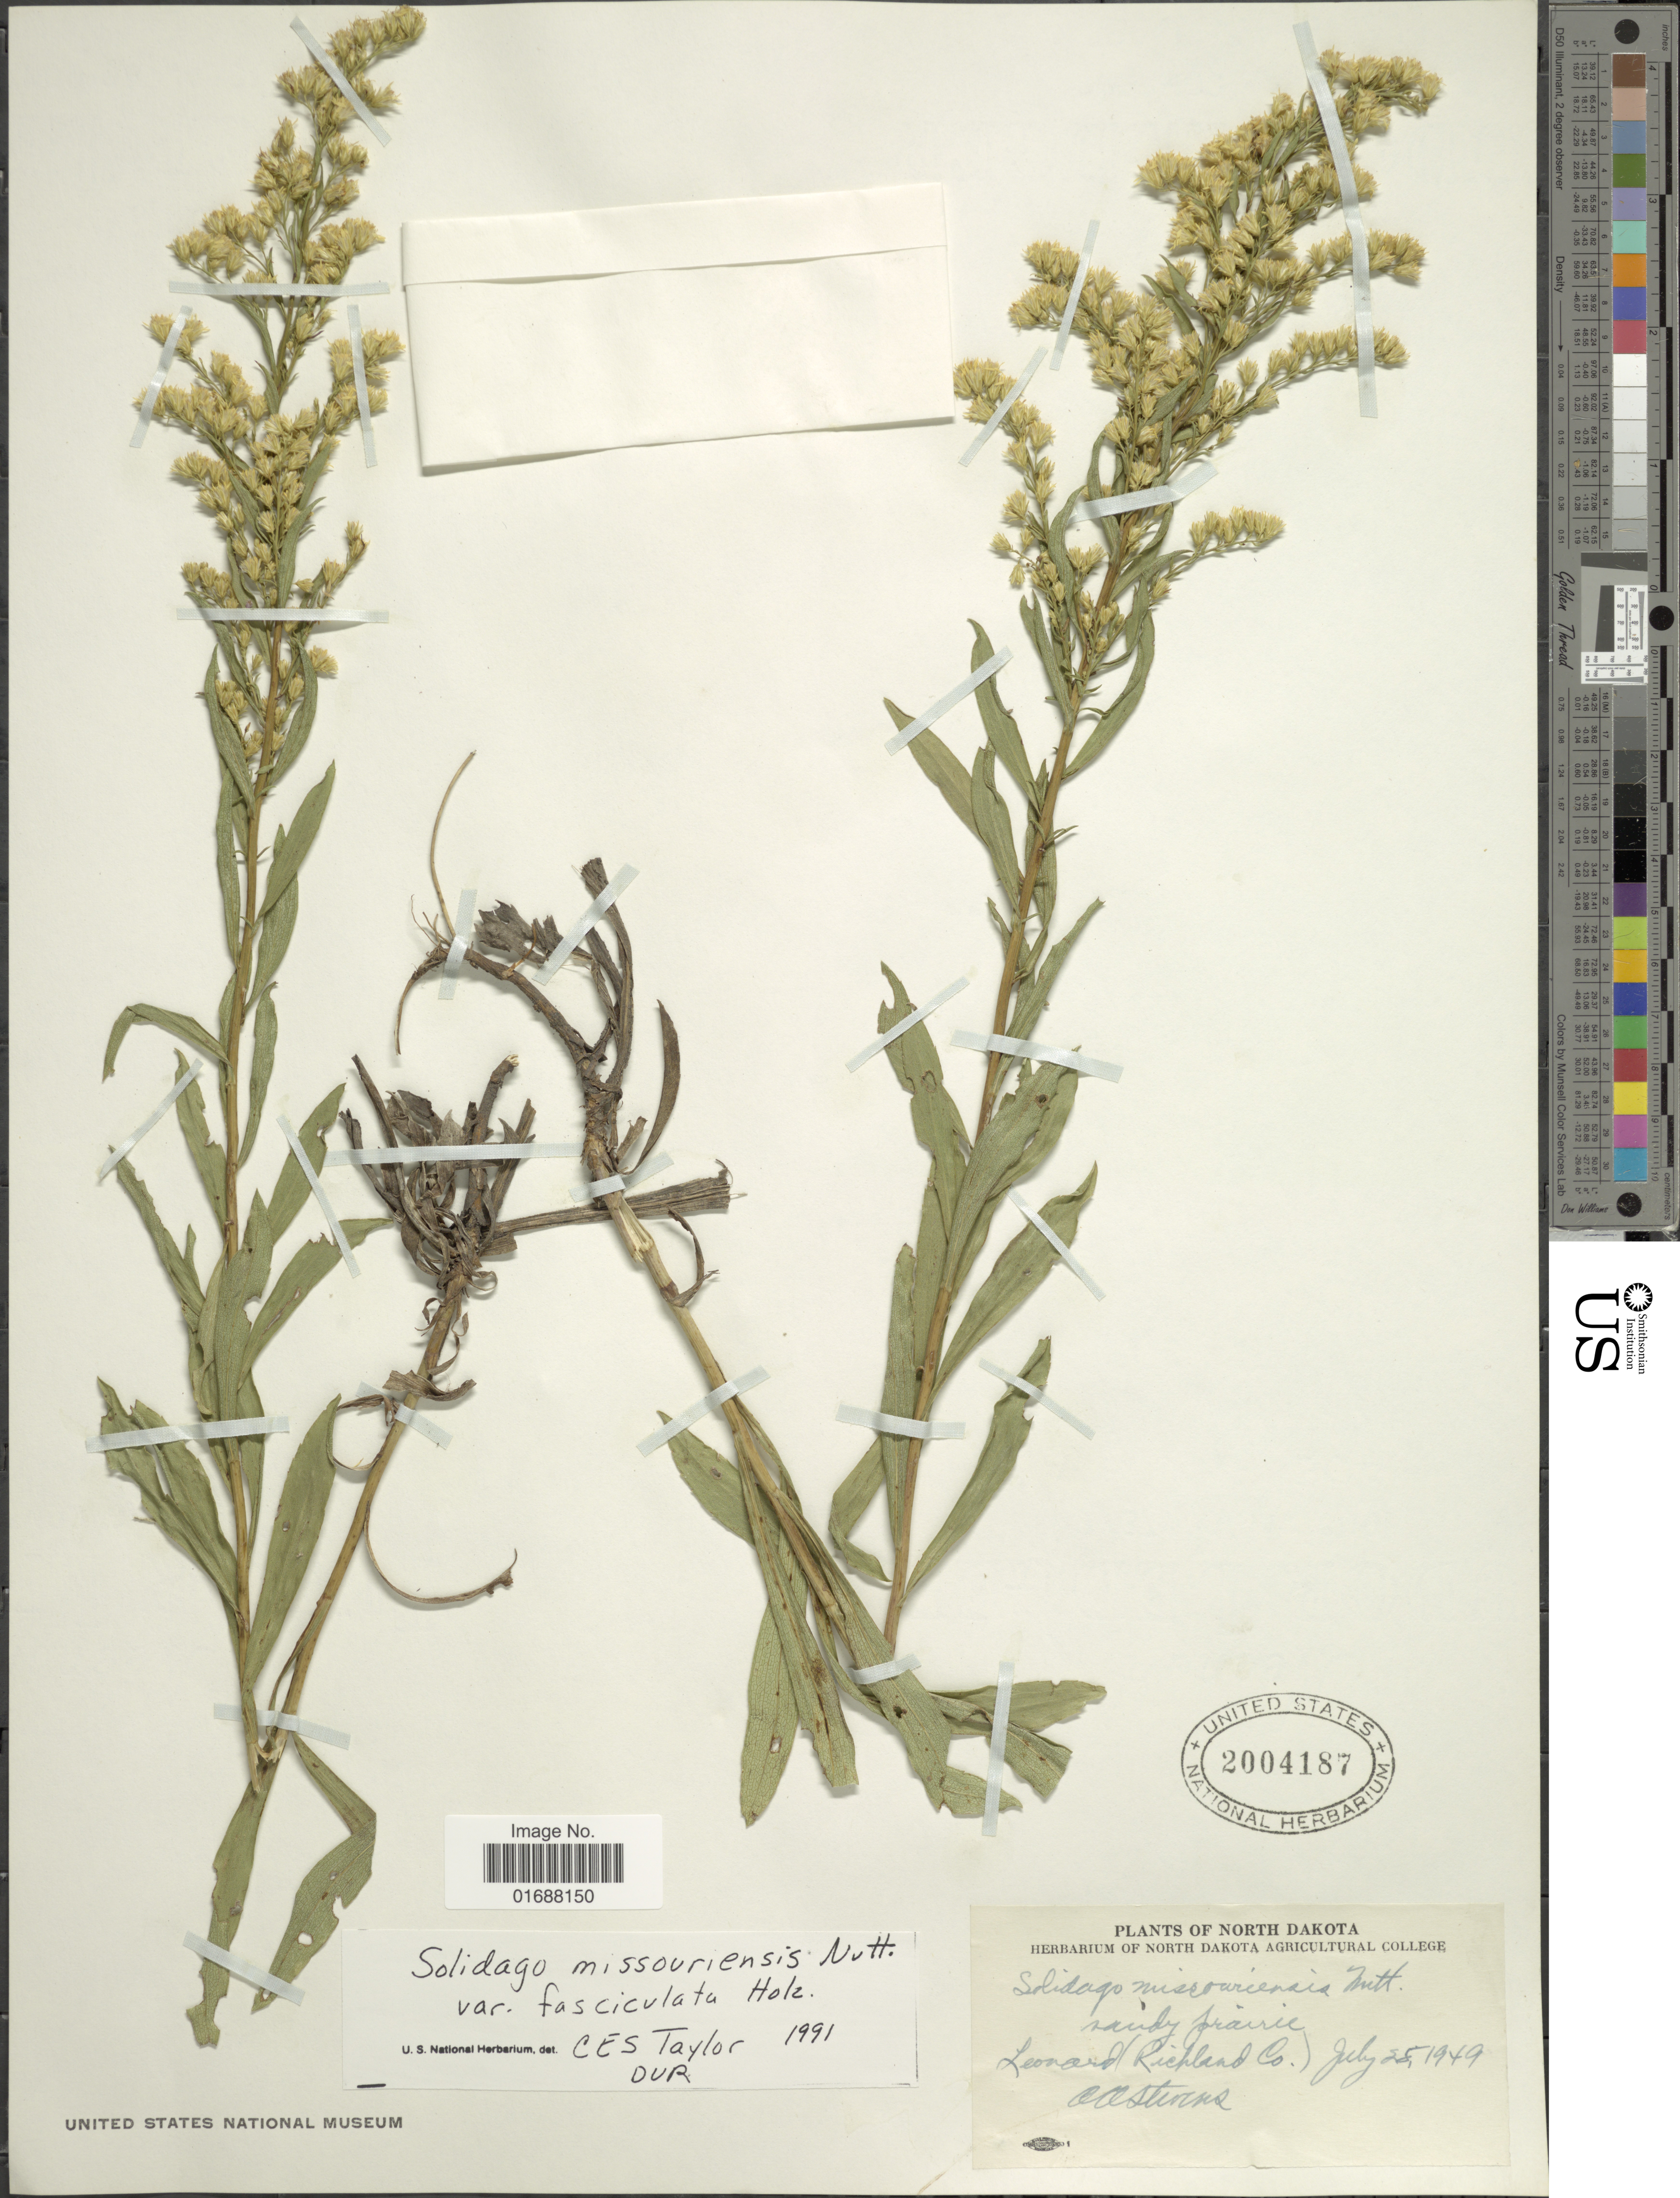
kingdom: Plantae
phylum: Tracheophyta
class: Magnoliopsida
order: Asterales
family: Asteraceae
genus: Solidago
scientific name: Solidago missouriensis var. fasciculata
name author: Holz.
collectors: E. Stevens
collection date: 1949-07-25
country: United States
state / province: North Dakota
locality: Leonard (Richland Co.).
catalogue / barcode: US 2004187